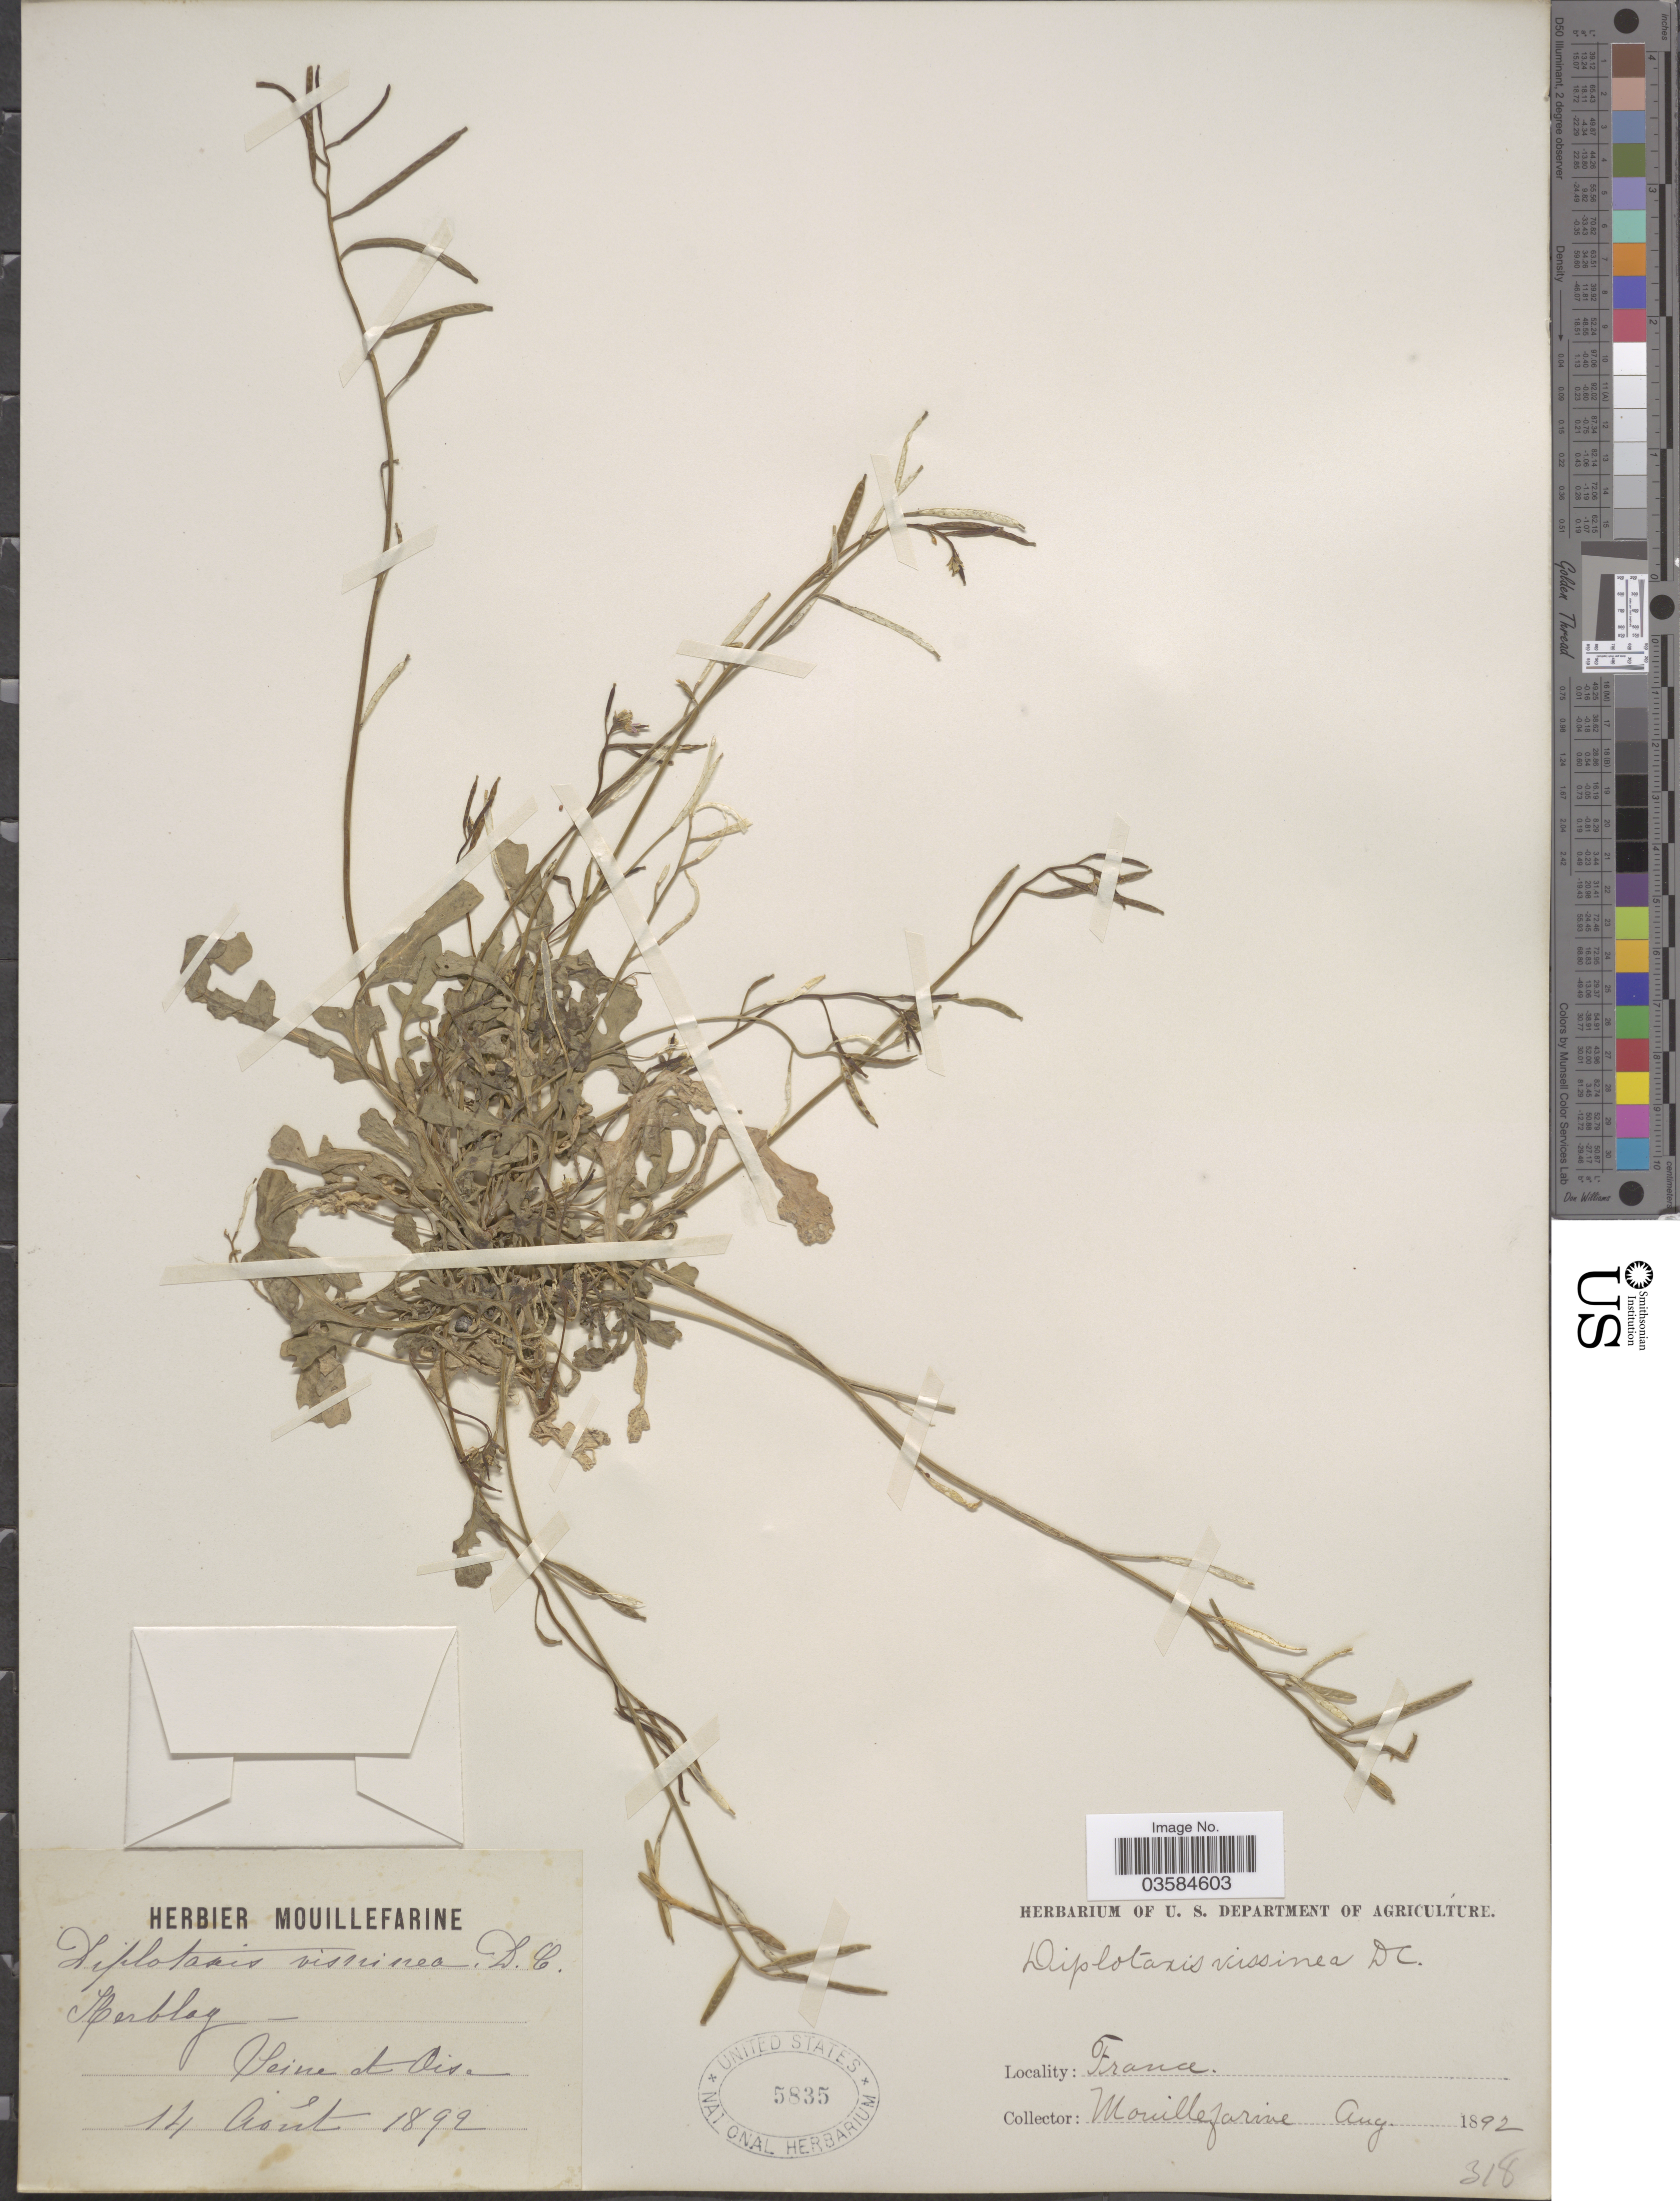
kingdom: Plantae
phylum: Tracheophyta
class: Magnoliopsida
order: Brassicales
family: Brassicaceae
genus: Diplotaxis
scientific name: Diplotaxis viminea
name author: (L.) DC.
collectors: A. Mouillefarine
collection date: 1892-08-14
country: France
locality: Seine et Oise.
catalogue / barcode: US 5835